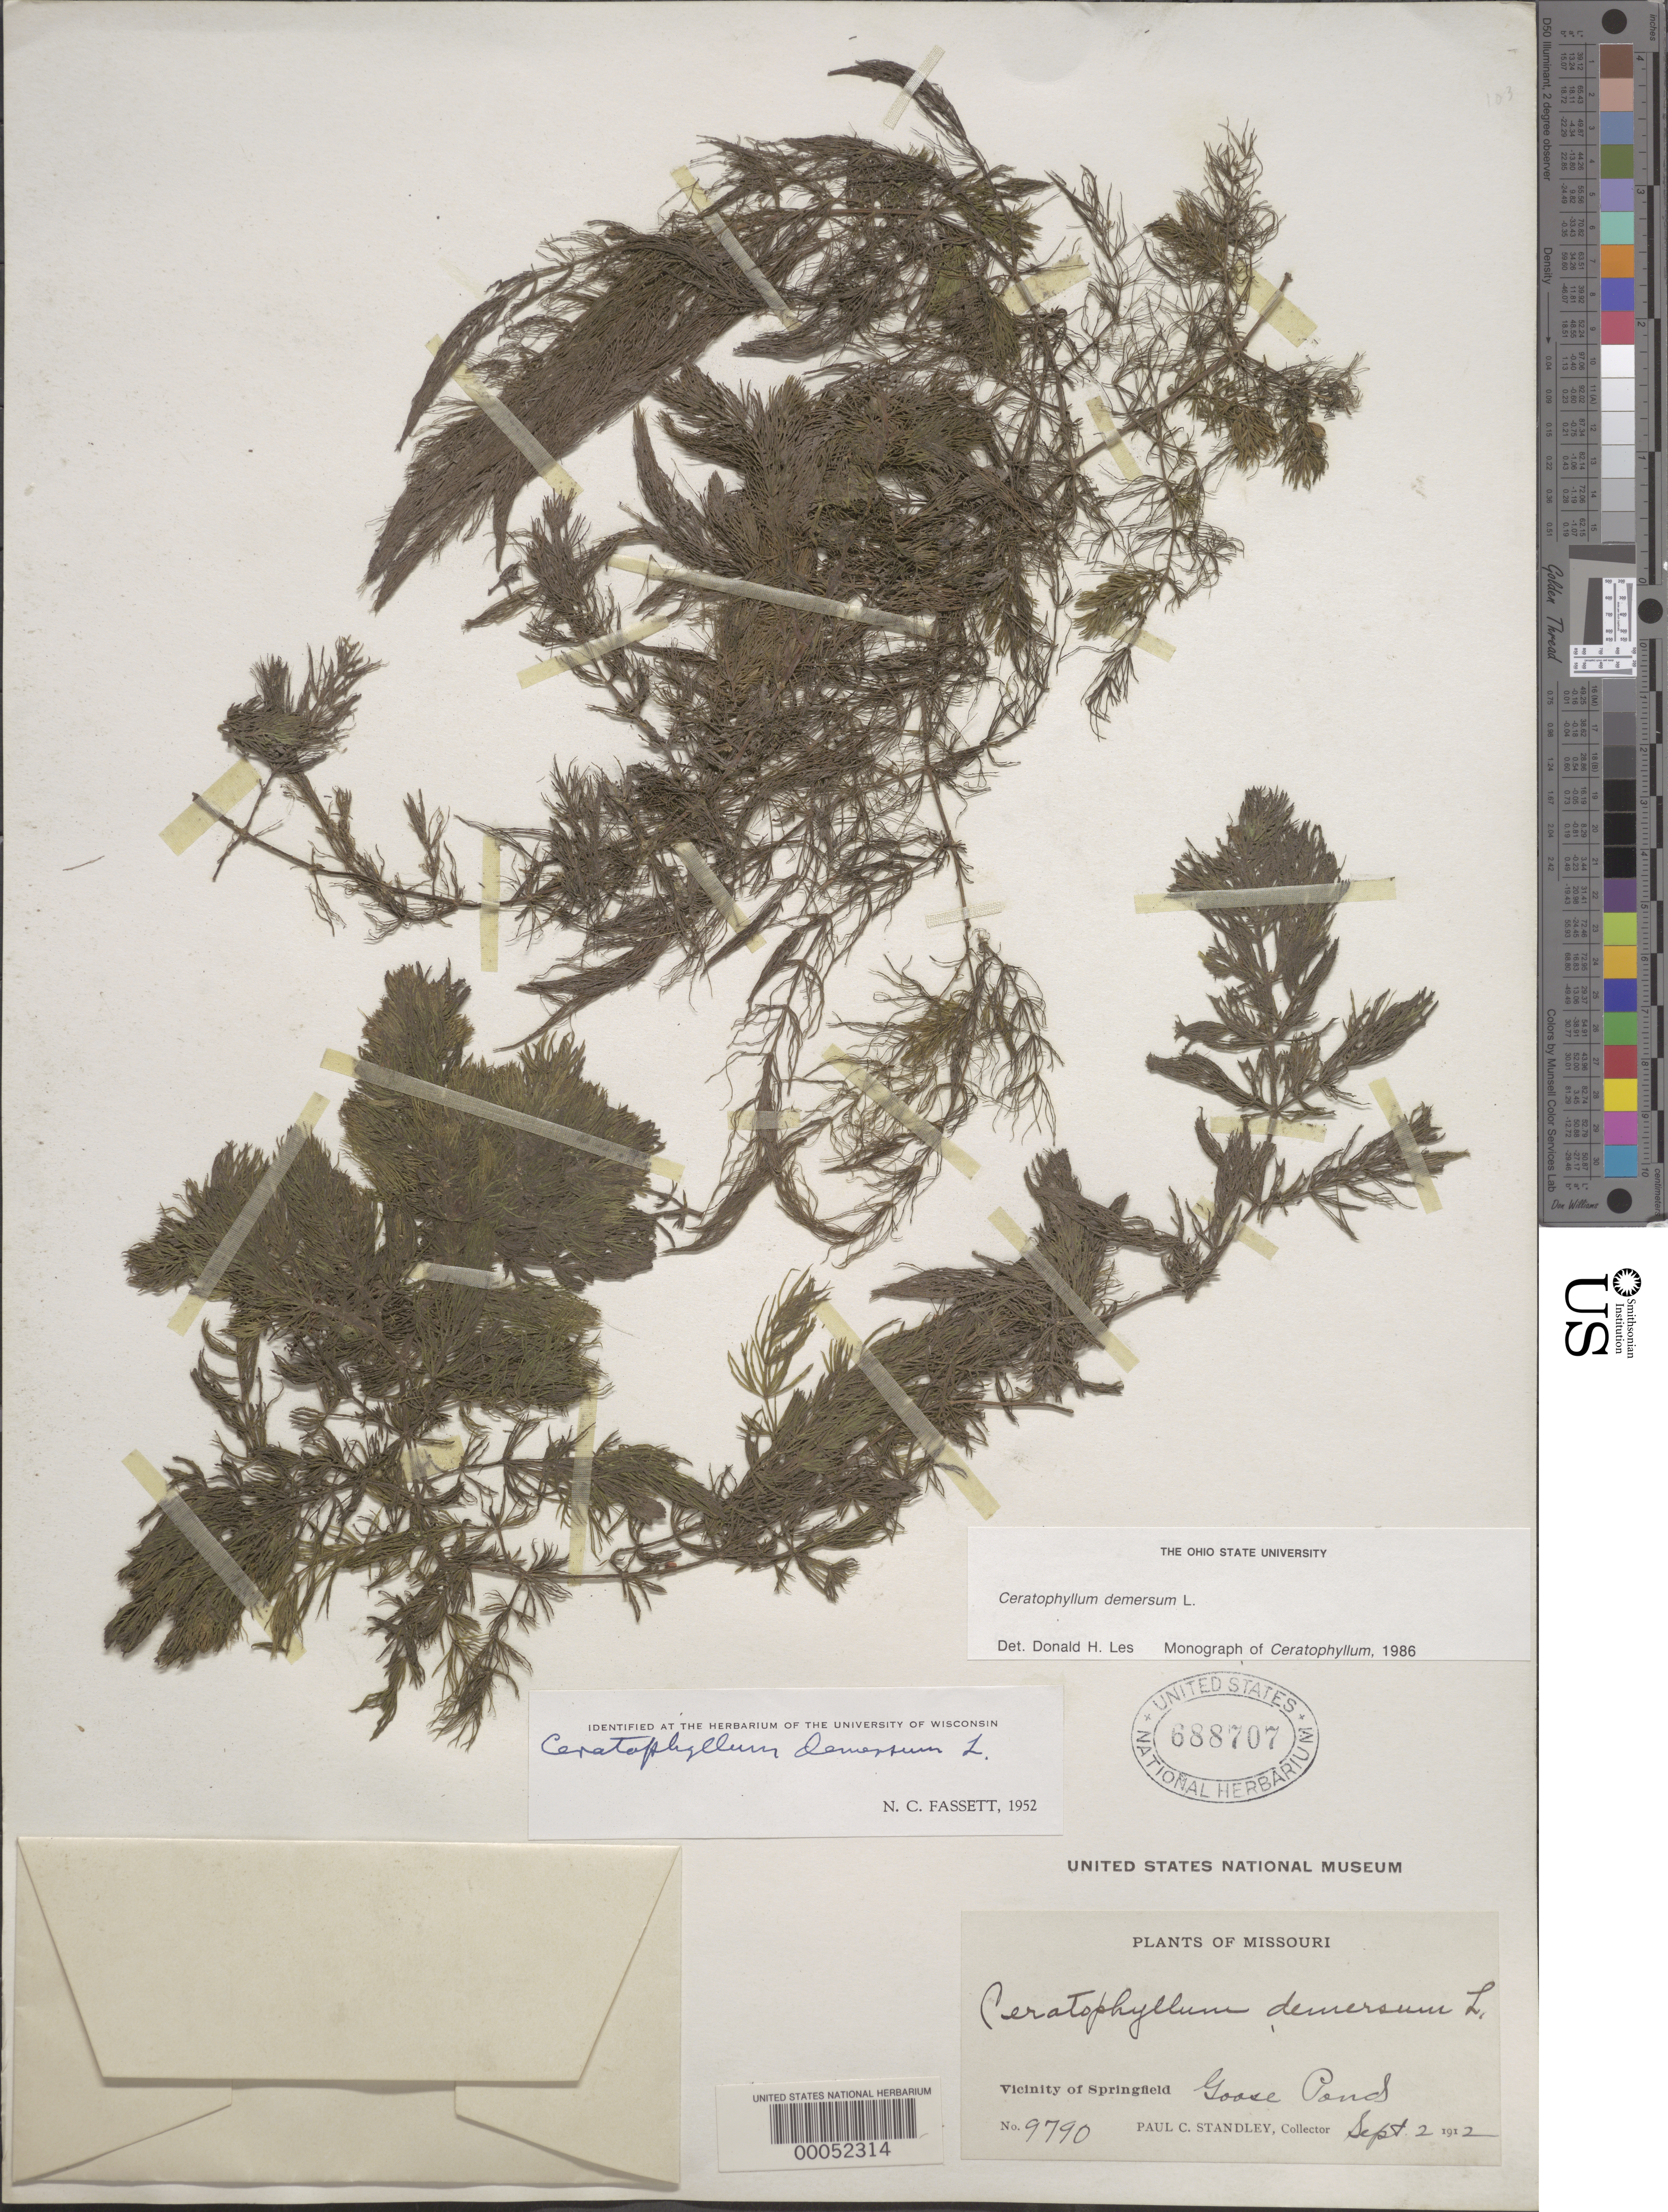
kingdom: Plantae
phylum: Tracheophyta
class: Magnoliopsida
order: Ceratophyllales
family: Ceratophyllaceae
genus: Ceratophyllum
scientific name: Ceratophyllum demersum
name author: L.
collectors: P. C. Standley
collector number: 9790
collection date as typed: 02 Sep 1912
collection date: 1912-09-02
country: United States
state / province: Missouri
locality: Goose pond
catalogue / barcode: US 688707